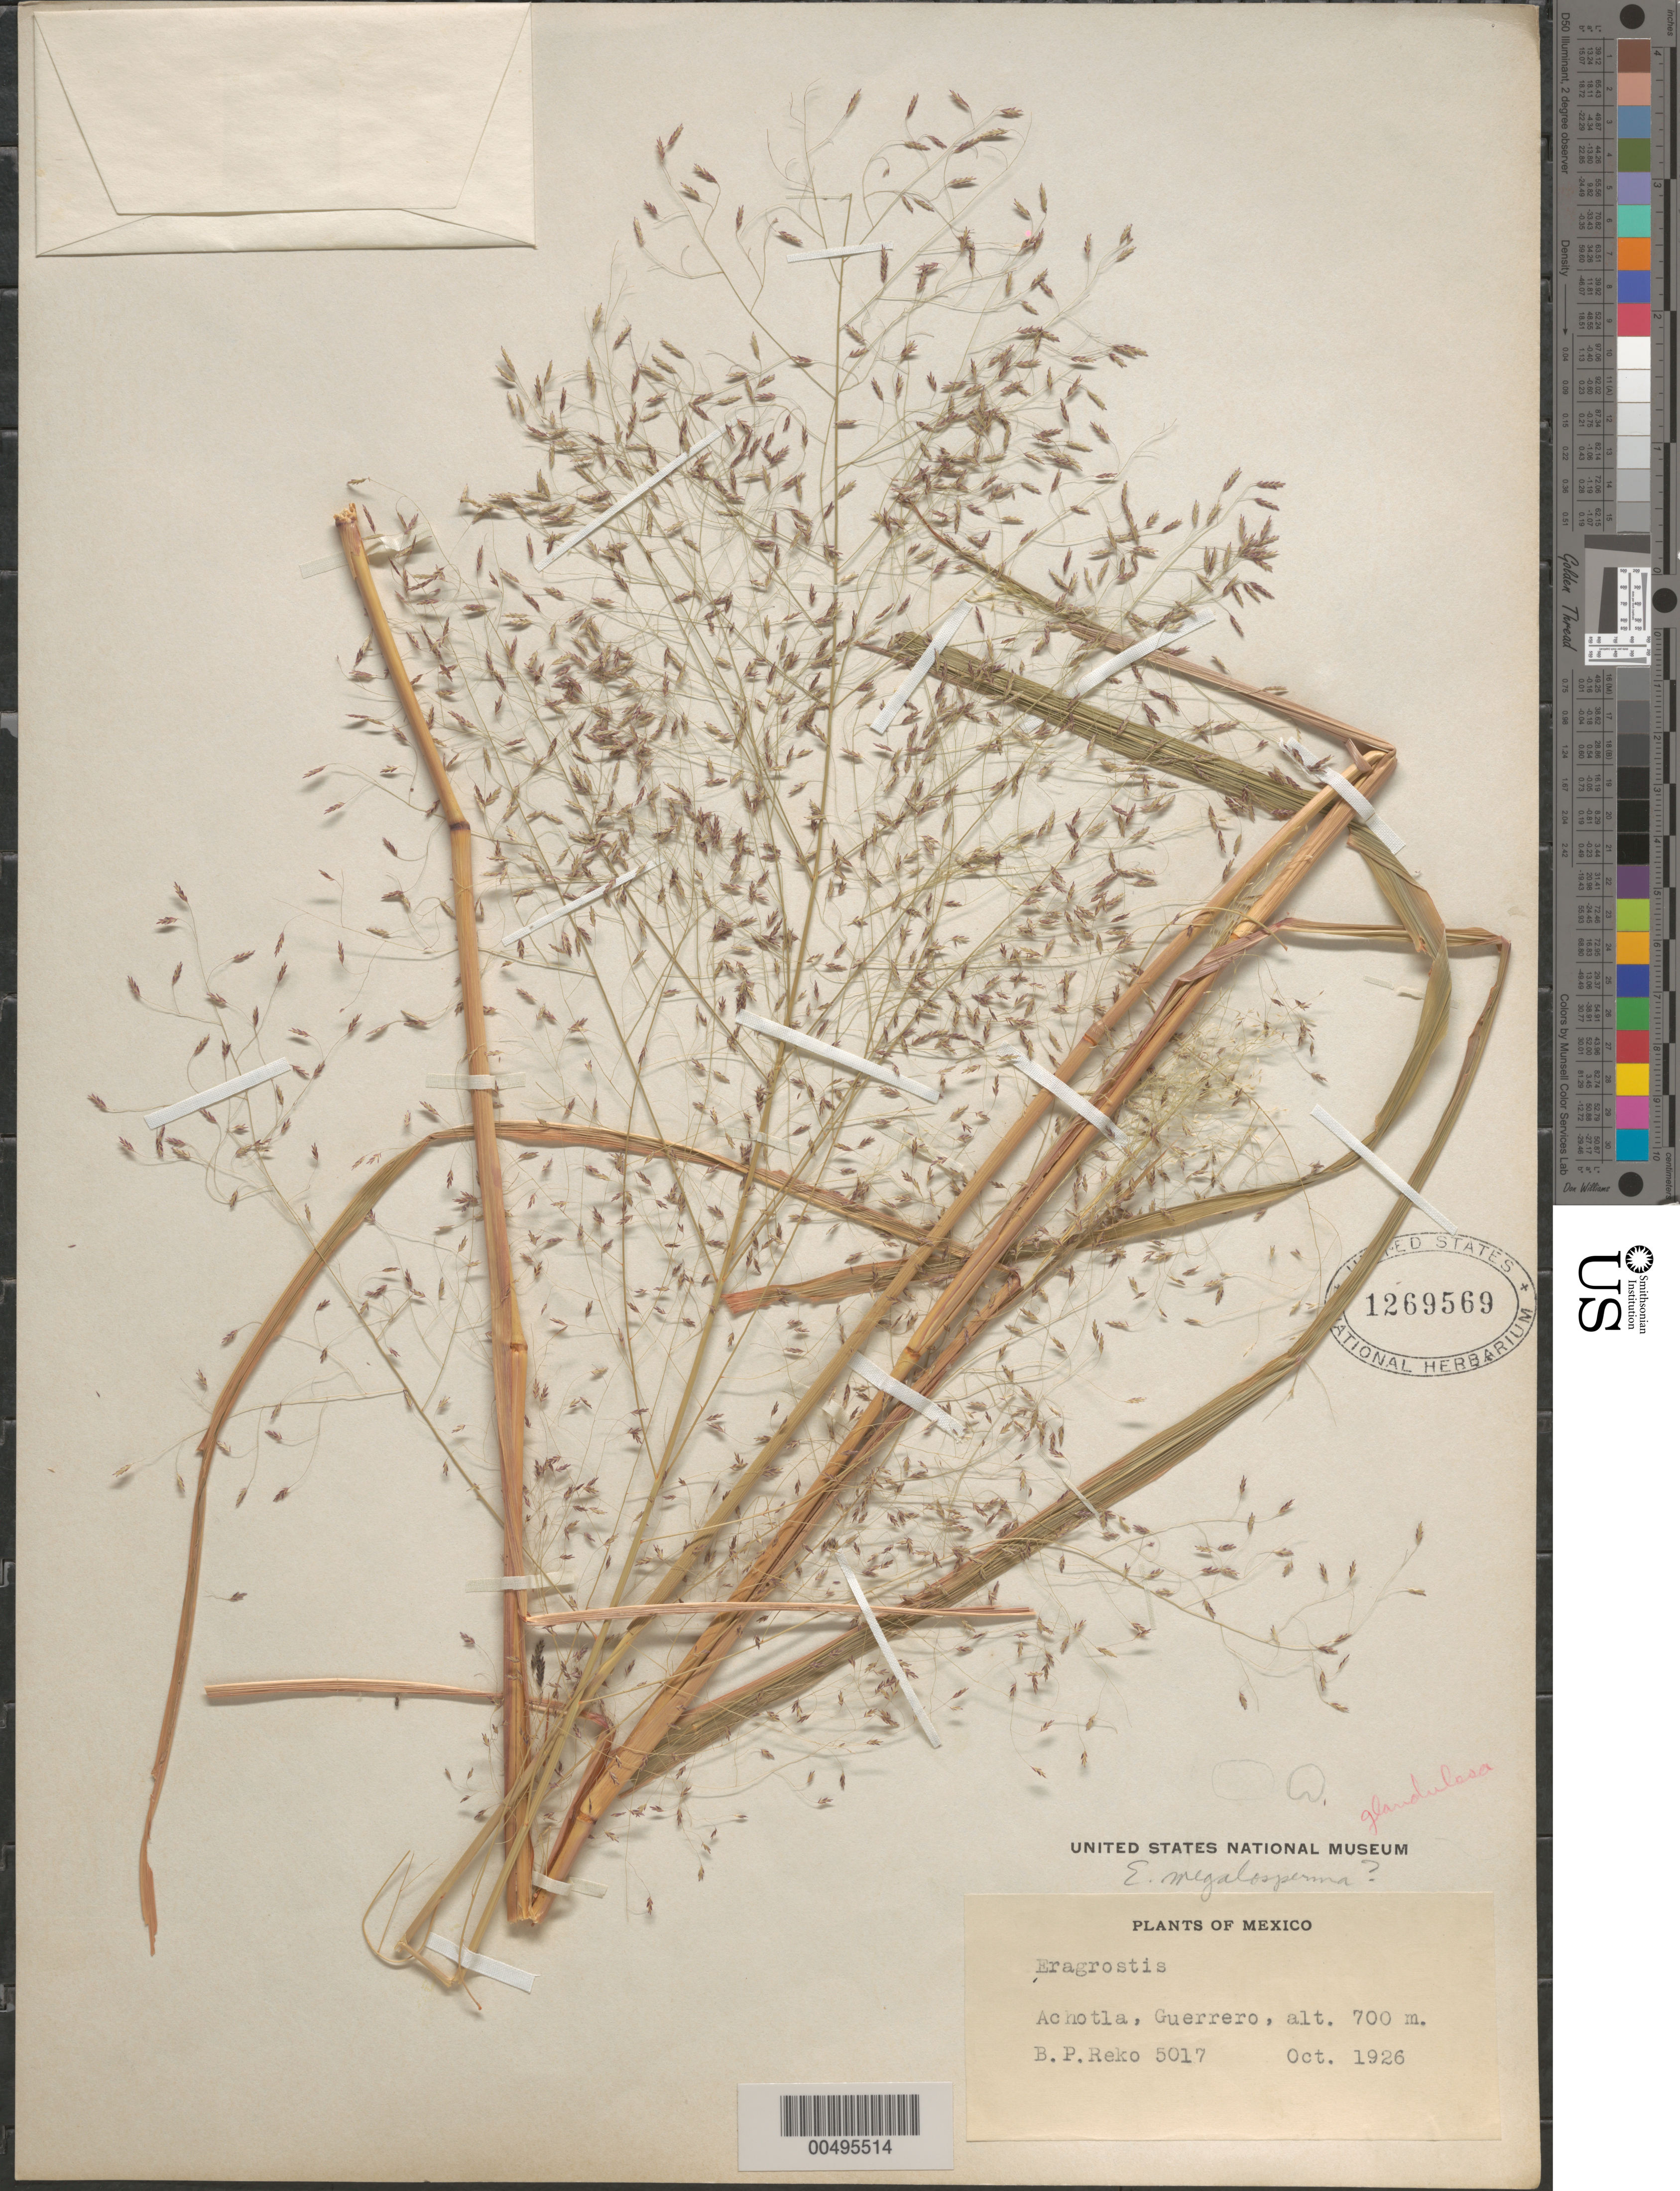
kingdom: Plantae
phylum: Tracheophyta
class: Liliopsida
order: Poales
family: Poaceae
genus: Eragrostis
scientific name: Eragrostis glandulosa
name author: L.H. Harv.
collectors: B. P. Reko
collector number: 5017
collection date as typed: Oct 1926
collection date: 1926-10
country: Mexico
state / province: Guerrero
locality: Achotla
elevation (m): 700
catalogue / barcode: US 1269569